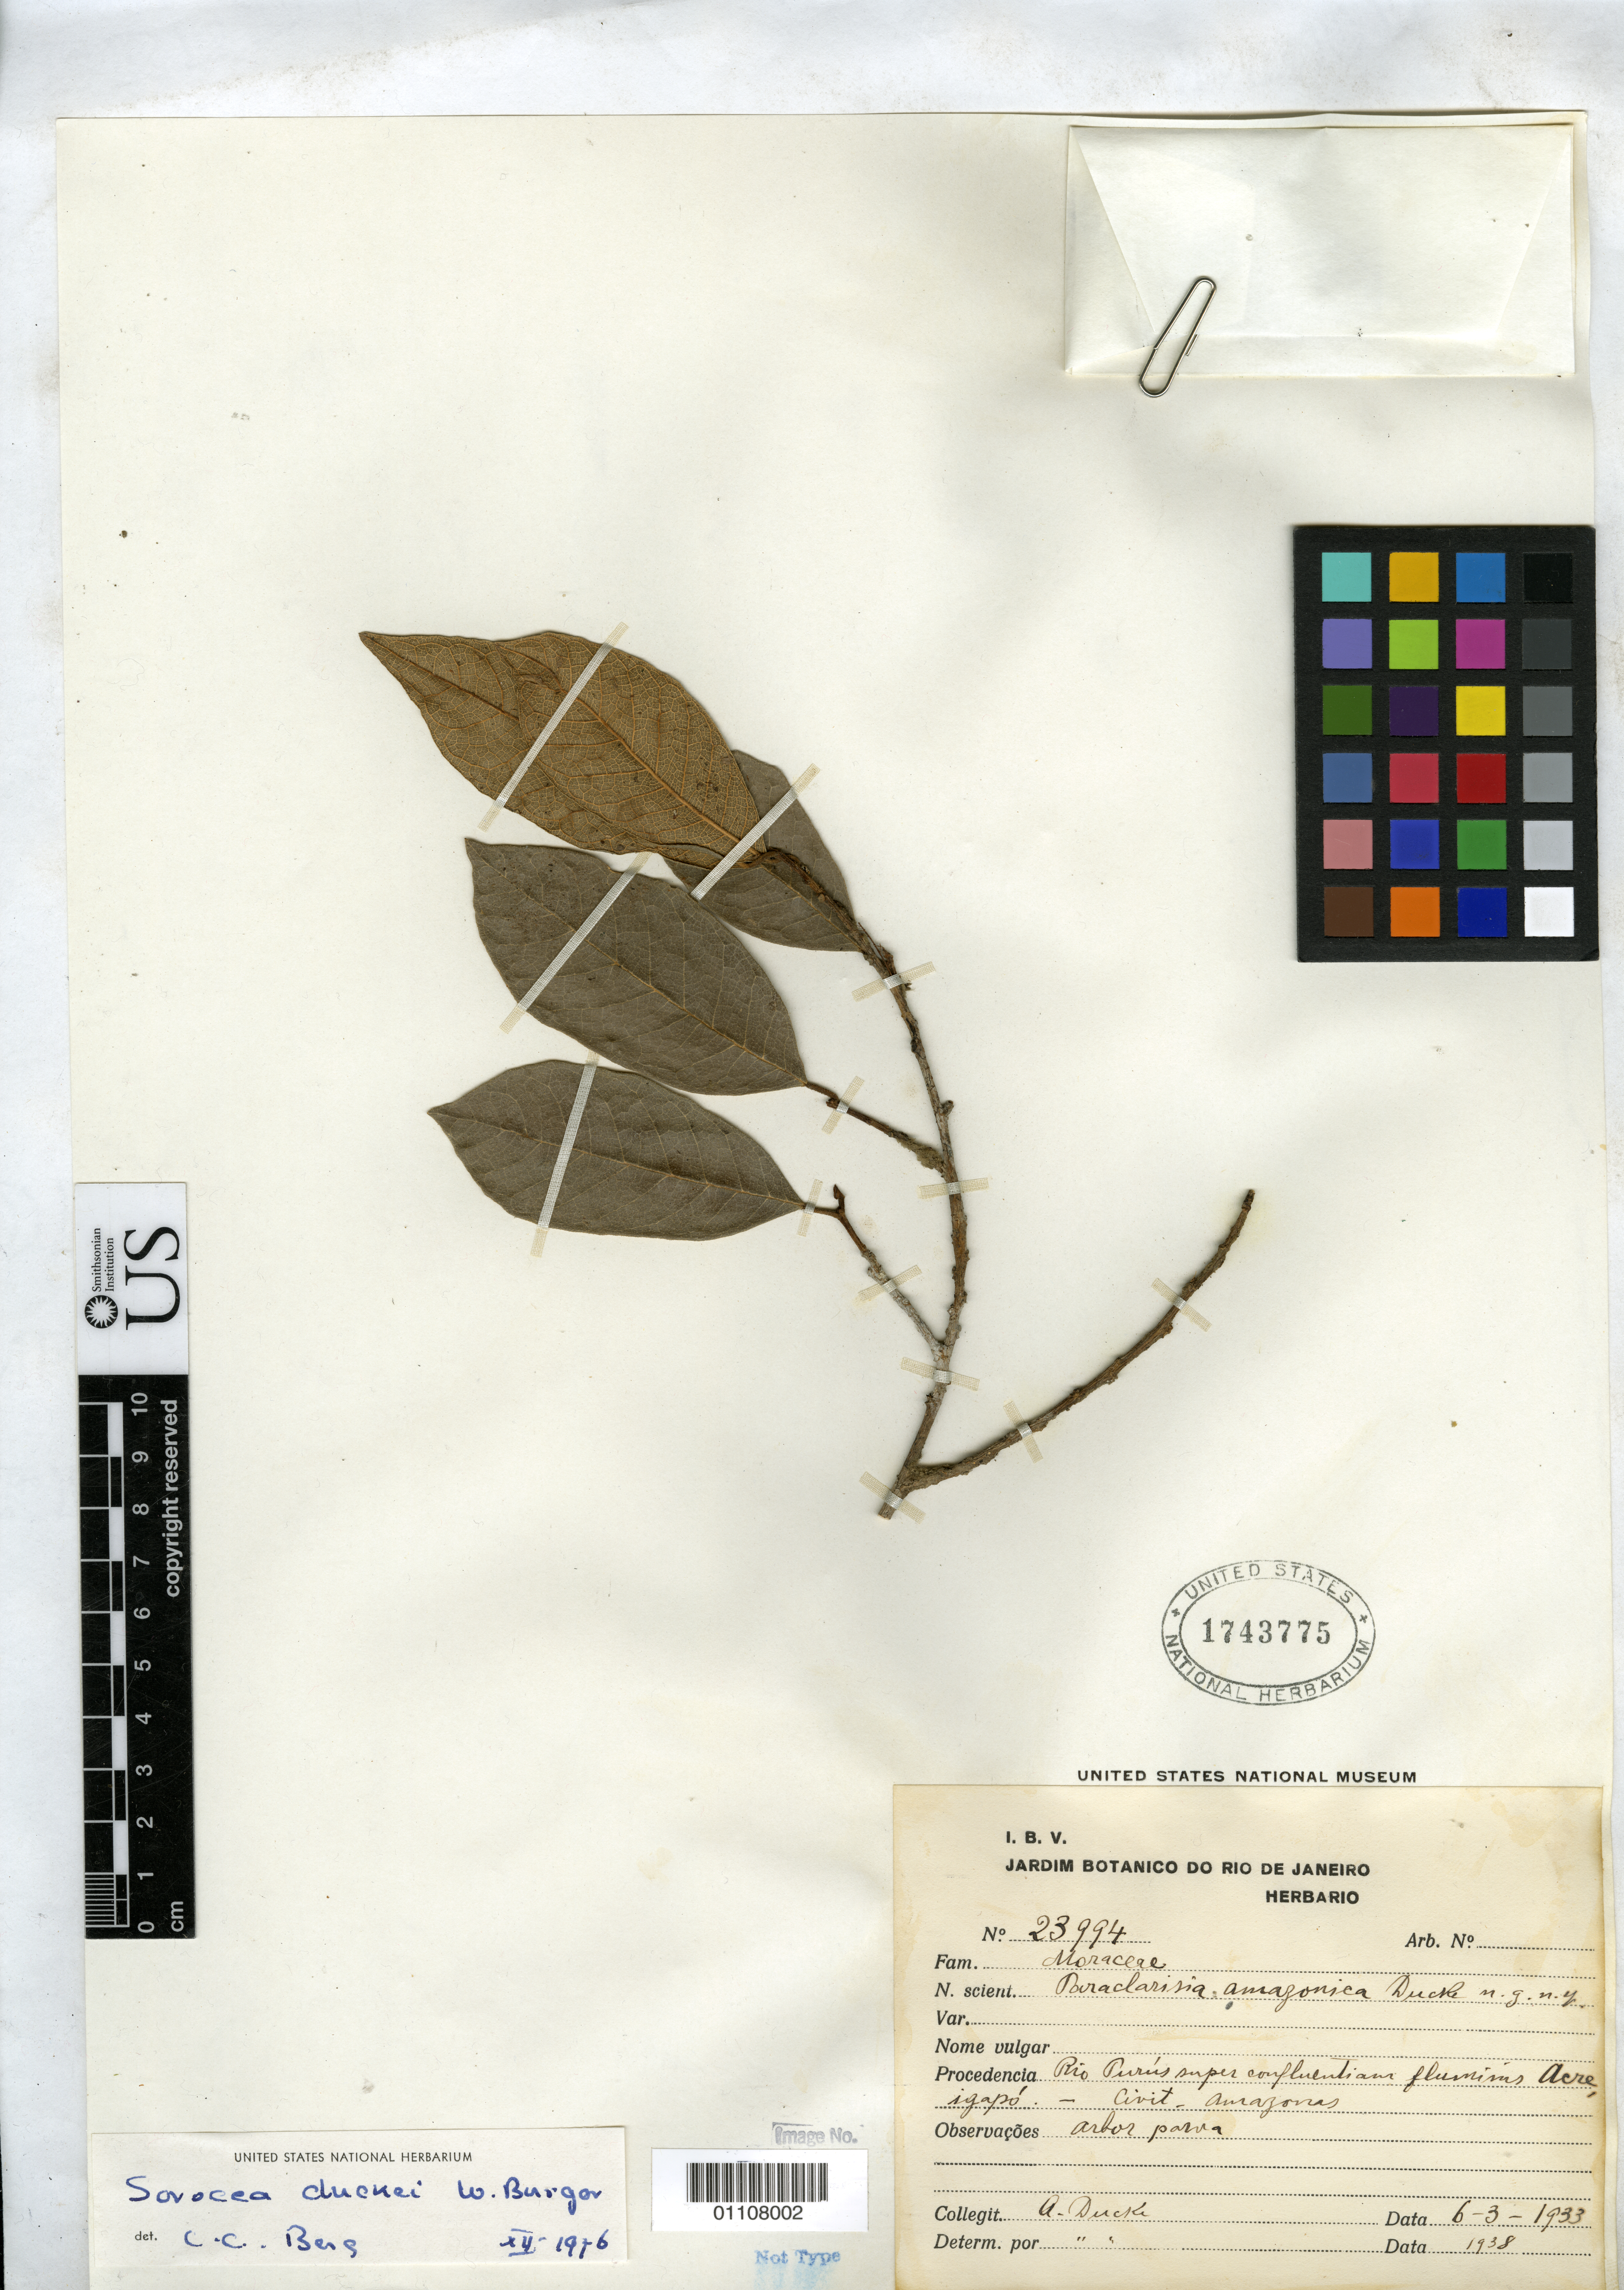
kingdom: Plantae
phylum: Tracheophyta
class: Magnoliopsida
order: Rosales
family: Moraceae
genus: Paraclarisia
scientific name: Paraclarisia amazonica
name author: Ducke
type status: Syntype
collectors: A. Ducke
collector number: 23994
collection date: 1933-03-06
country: Brazil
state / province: Amazonas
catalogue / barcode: US 1743775